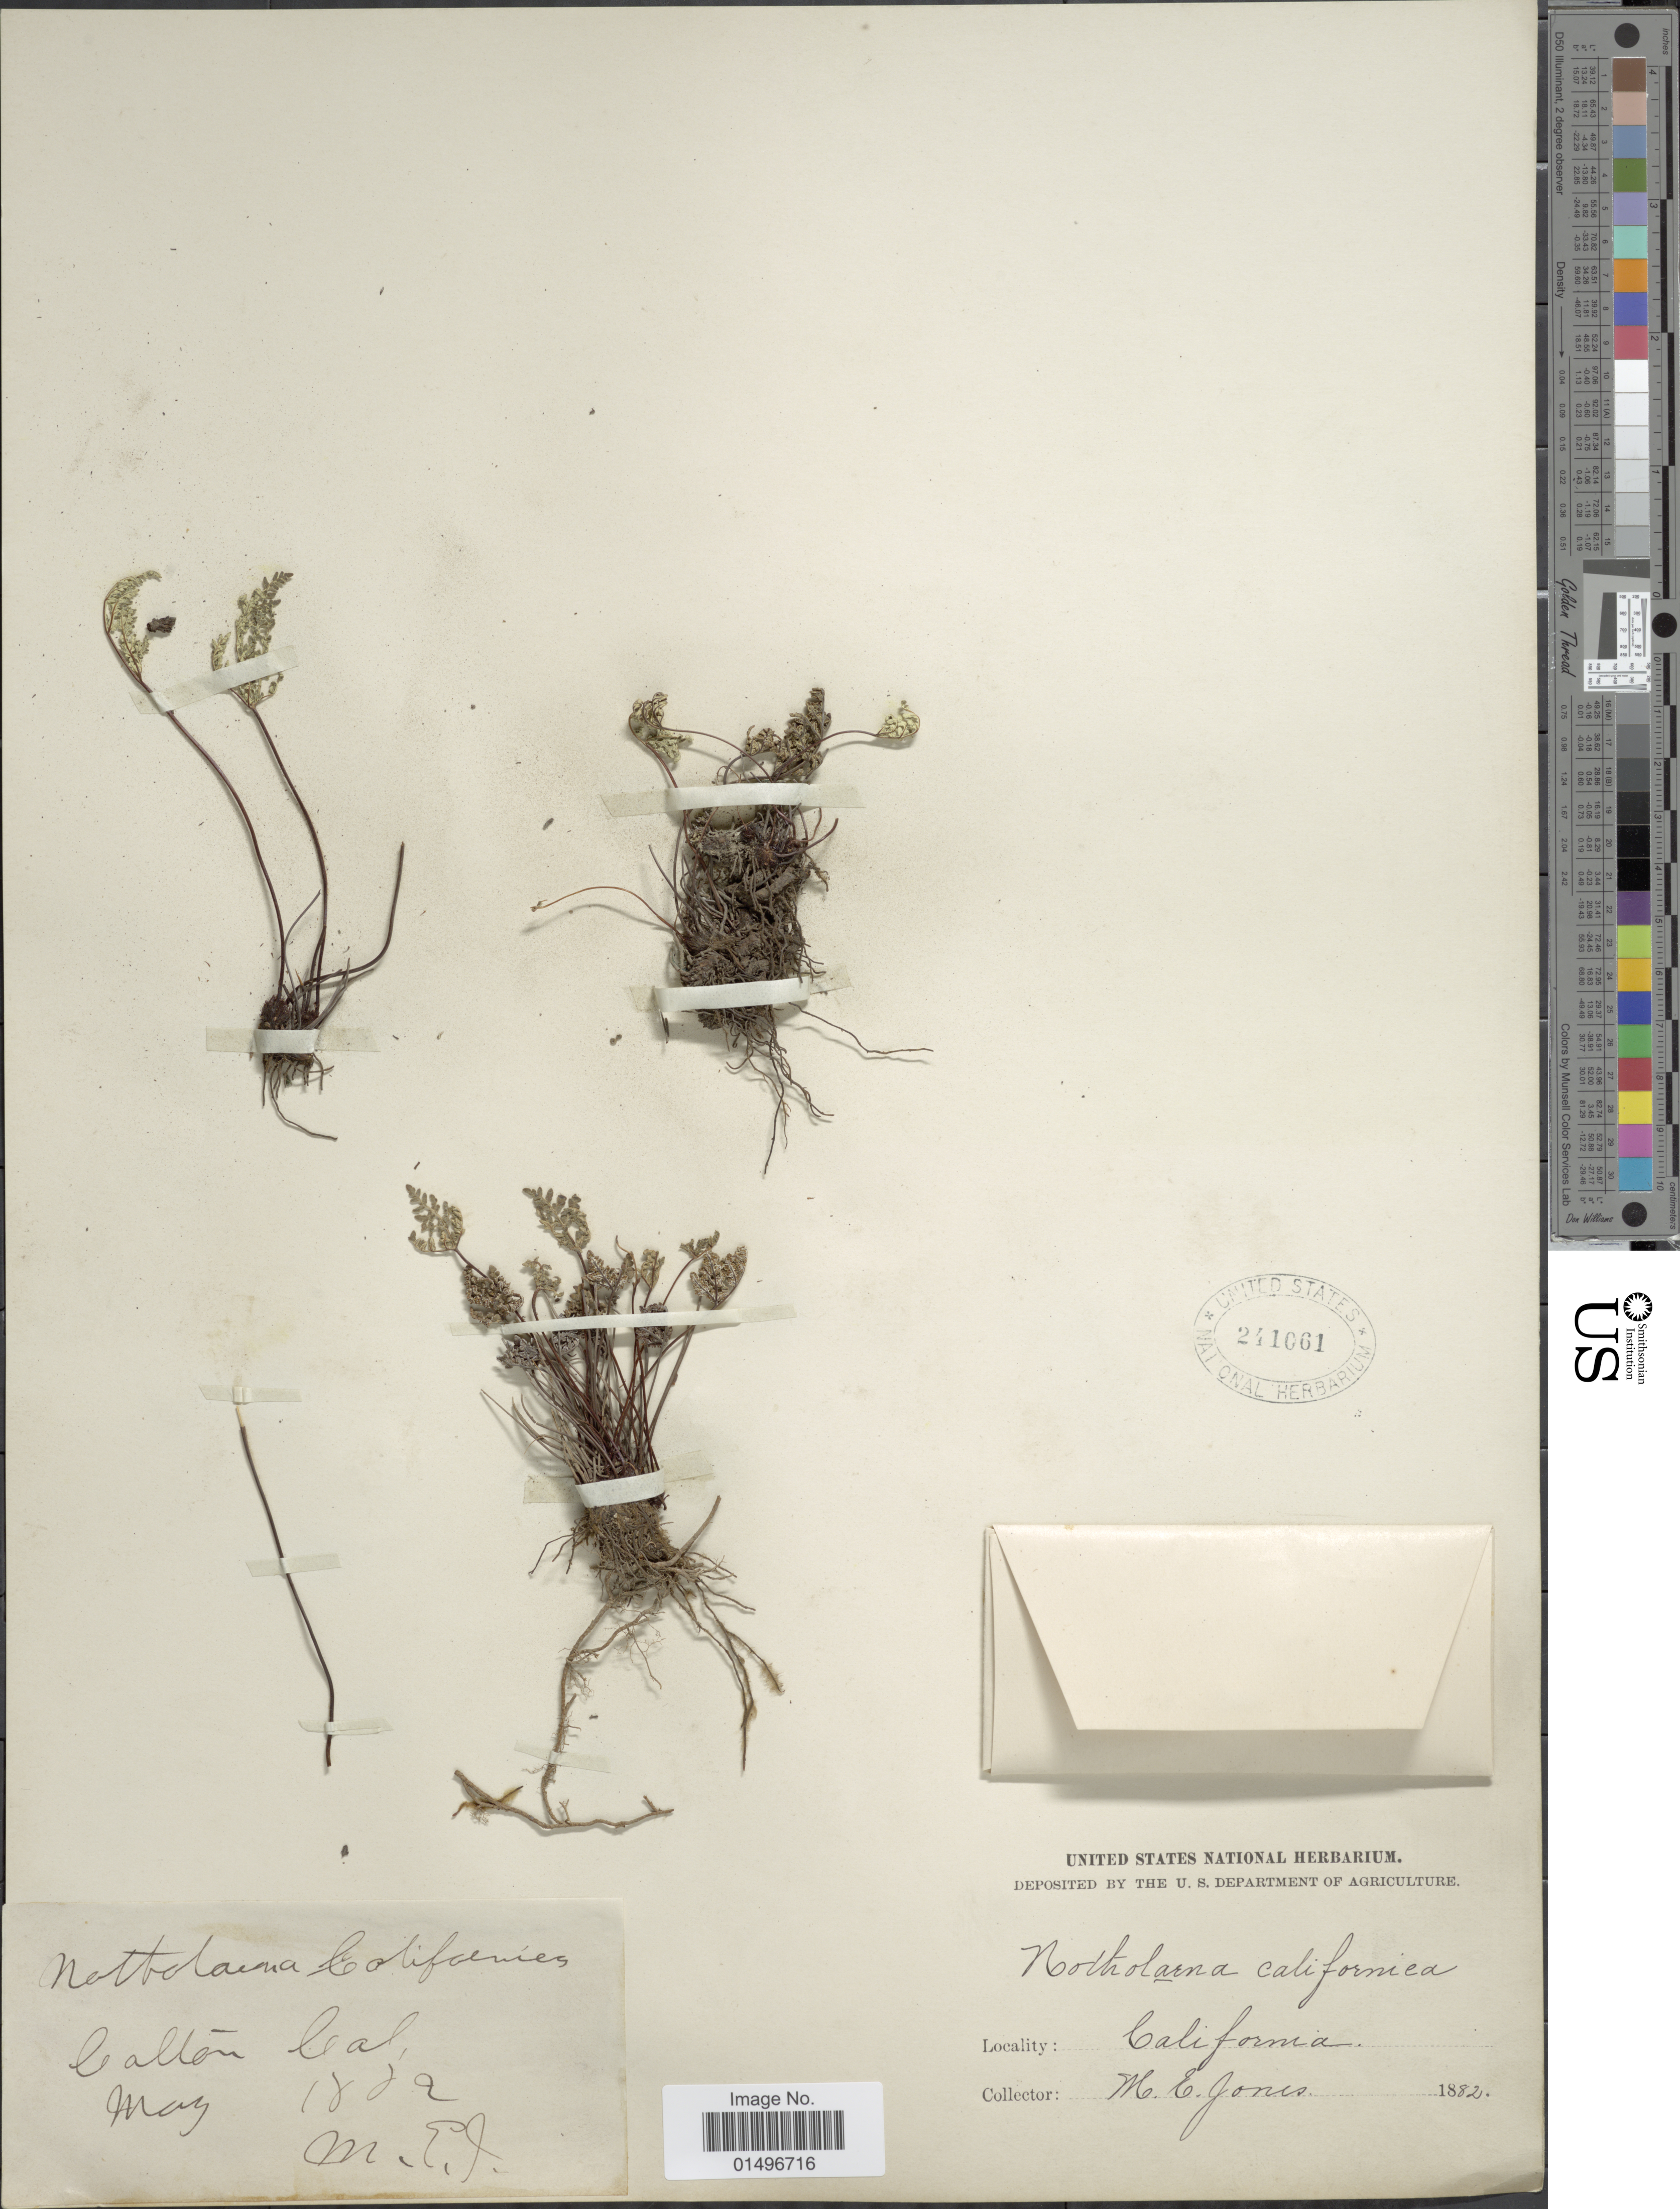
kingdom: Plantae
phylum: Tracheophyta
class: Polypodiopsida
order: Polypodiales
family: Pteridaceae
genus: Aspidotis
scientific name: Aspidotis californica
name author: (Hook.) Nutt. ex Copel.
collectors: M. E. Jones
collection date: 1882-05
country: United States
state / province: California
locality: California, Galton.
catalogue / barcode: US 241061